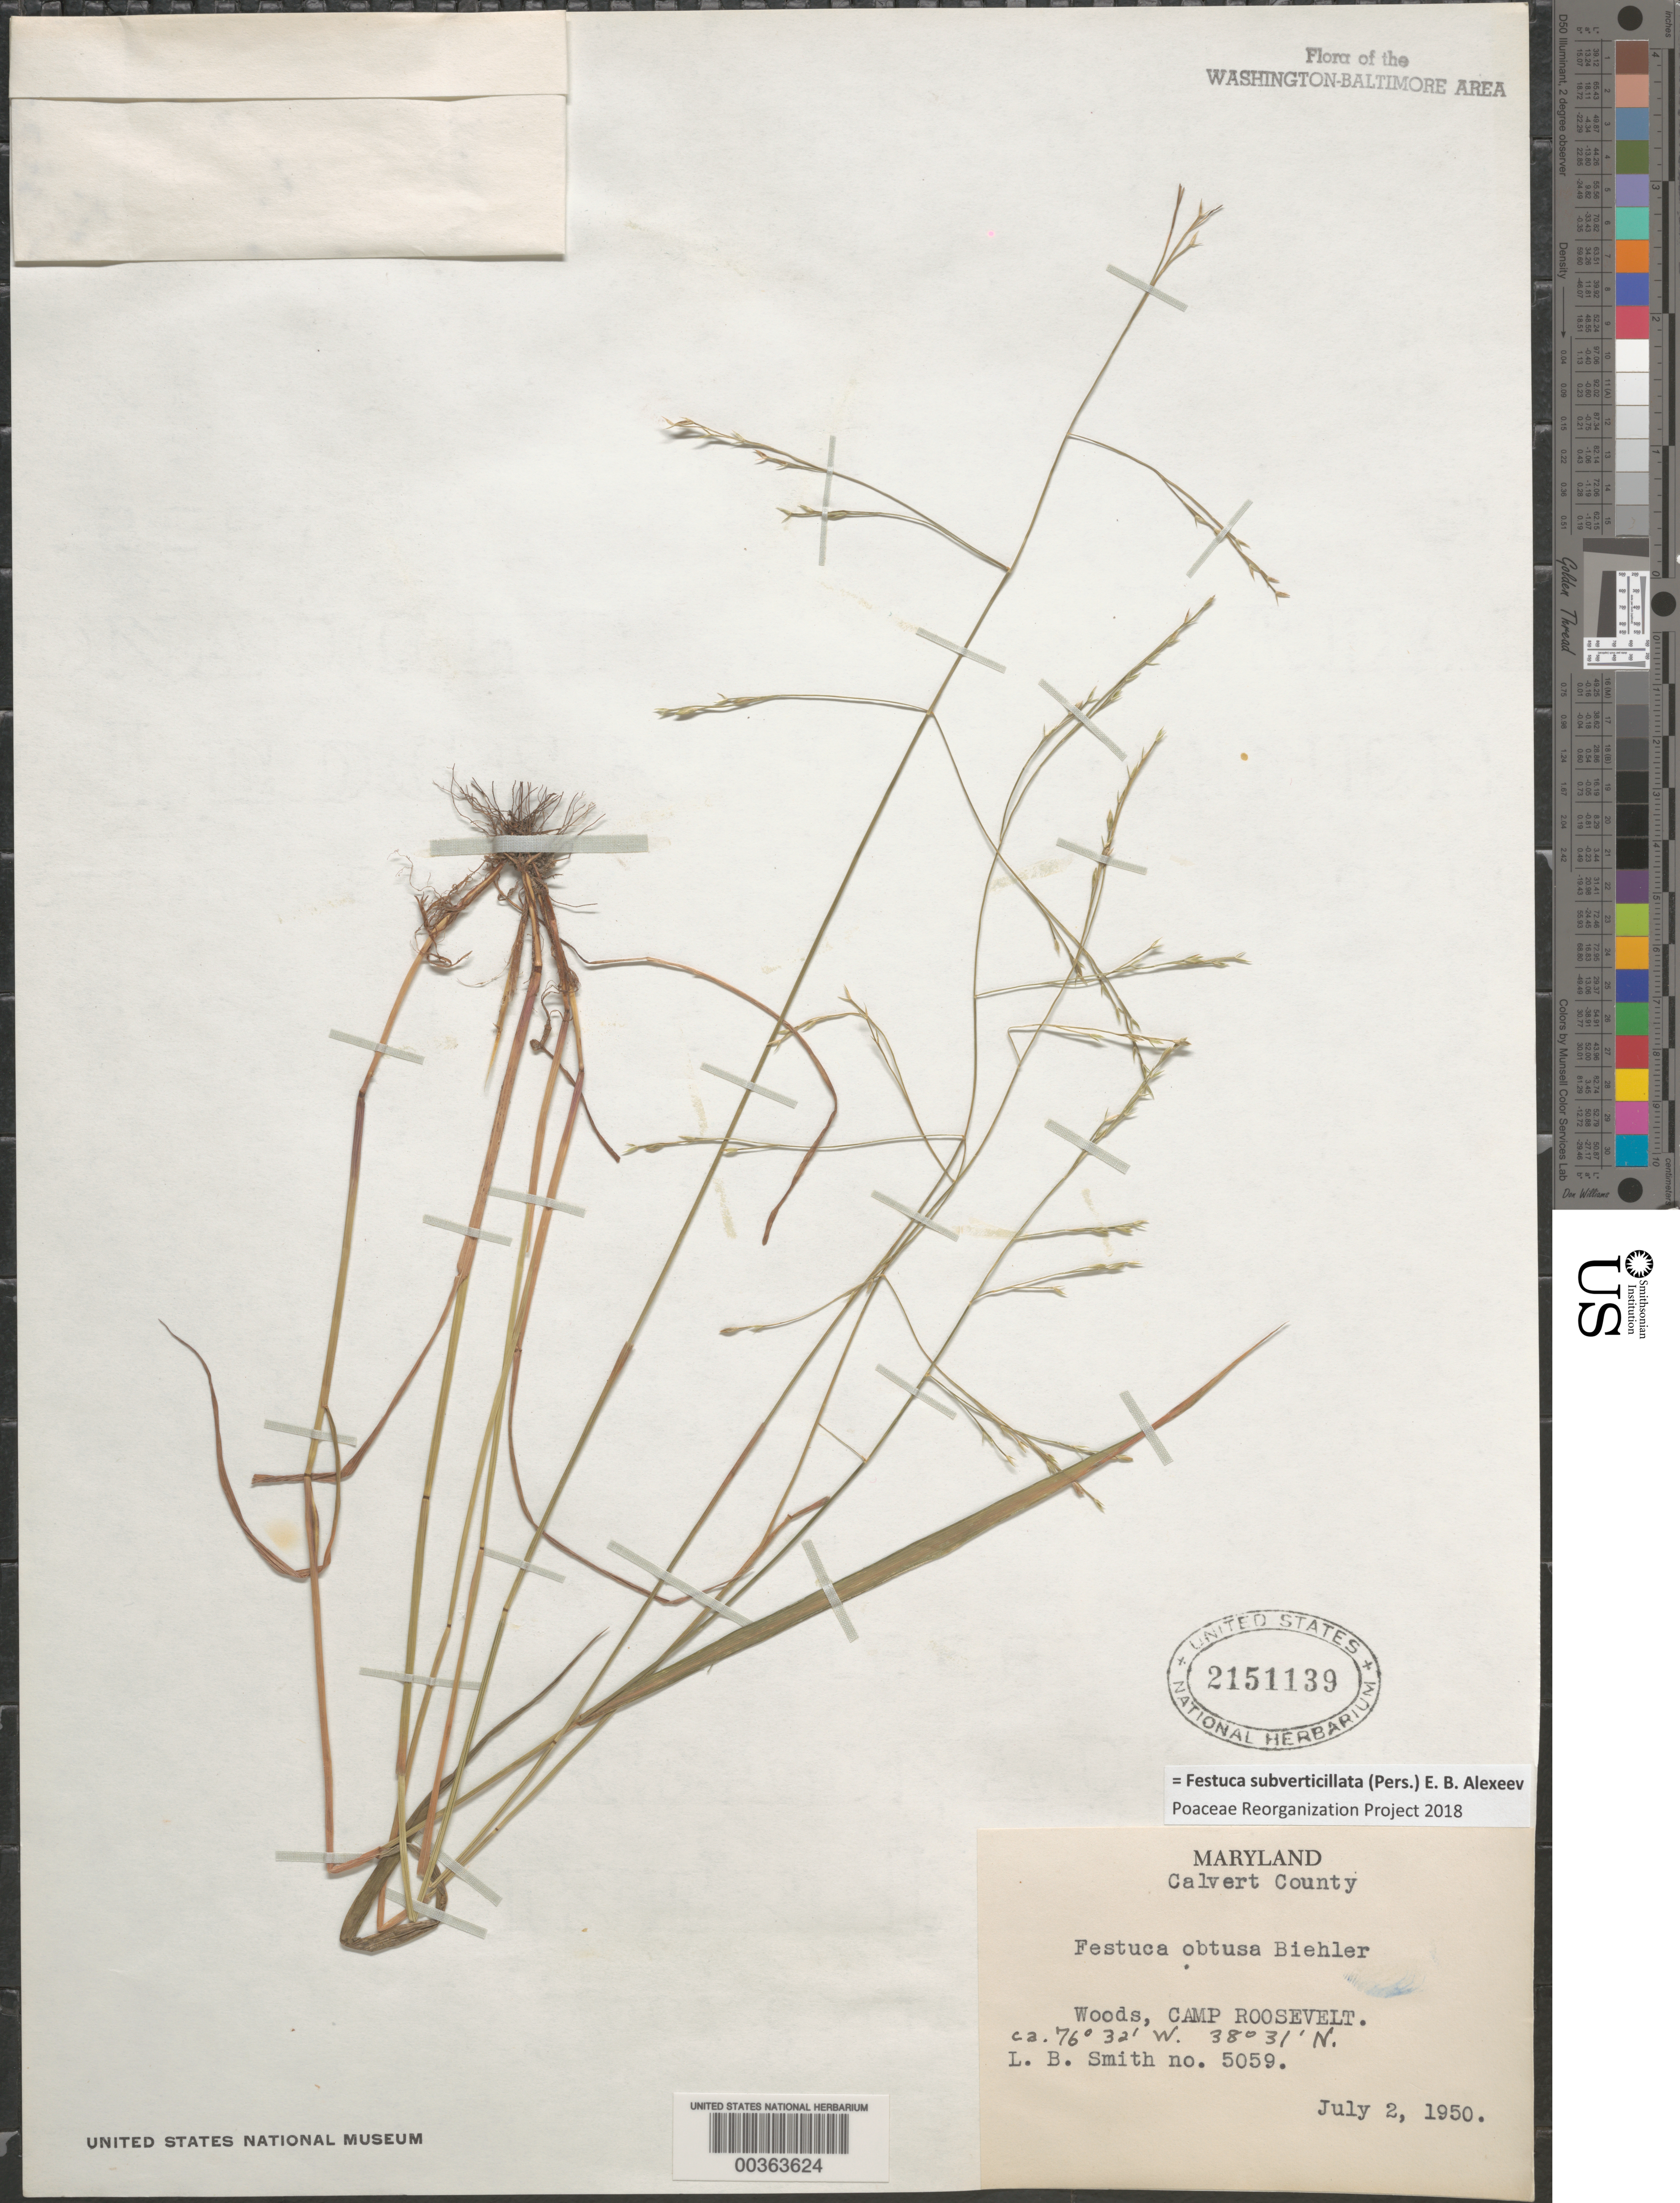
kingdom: Plantae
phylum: Tracheophyta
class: Liliopsida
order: Poales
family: Poaceae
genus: Festuca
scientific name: Festuca subverticillata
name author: (Pers.) E.B. Alexeev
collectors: L. Smith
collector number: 5059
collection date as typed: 02 Jul 1950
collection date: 1950-07-02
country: United States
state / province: Maryland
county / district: Calvert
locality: Camp Roosevelt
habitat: Woods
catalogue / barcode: US 2151139